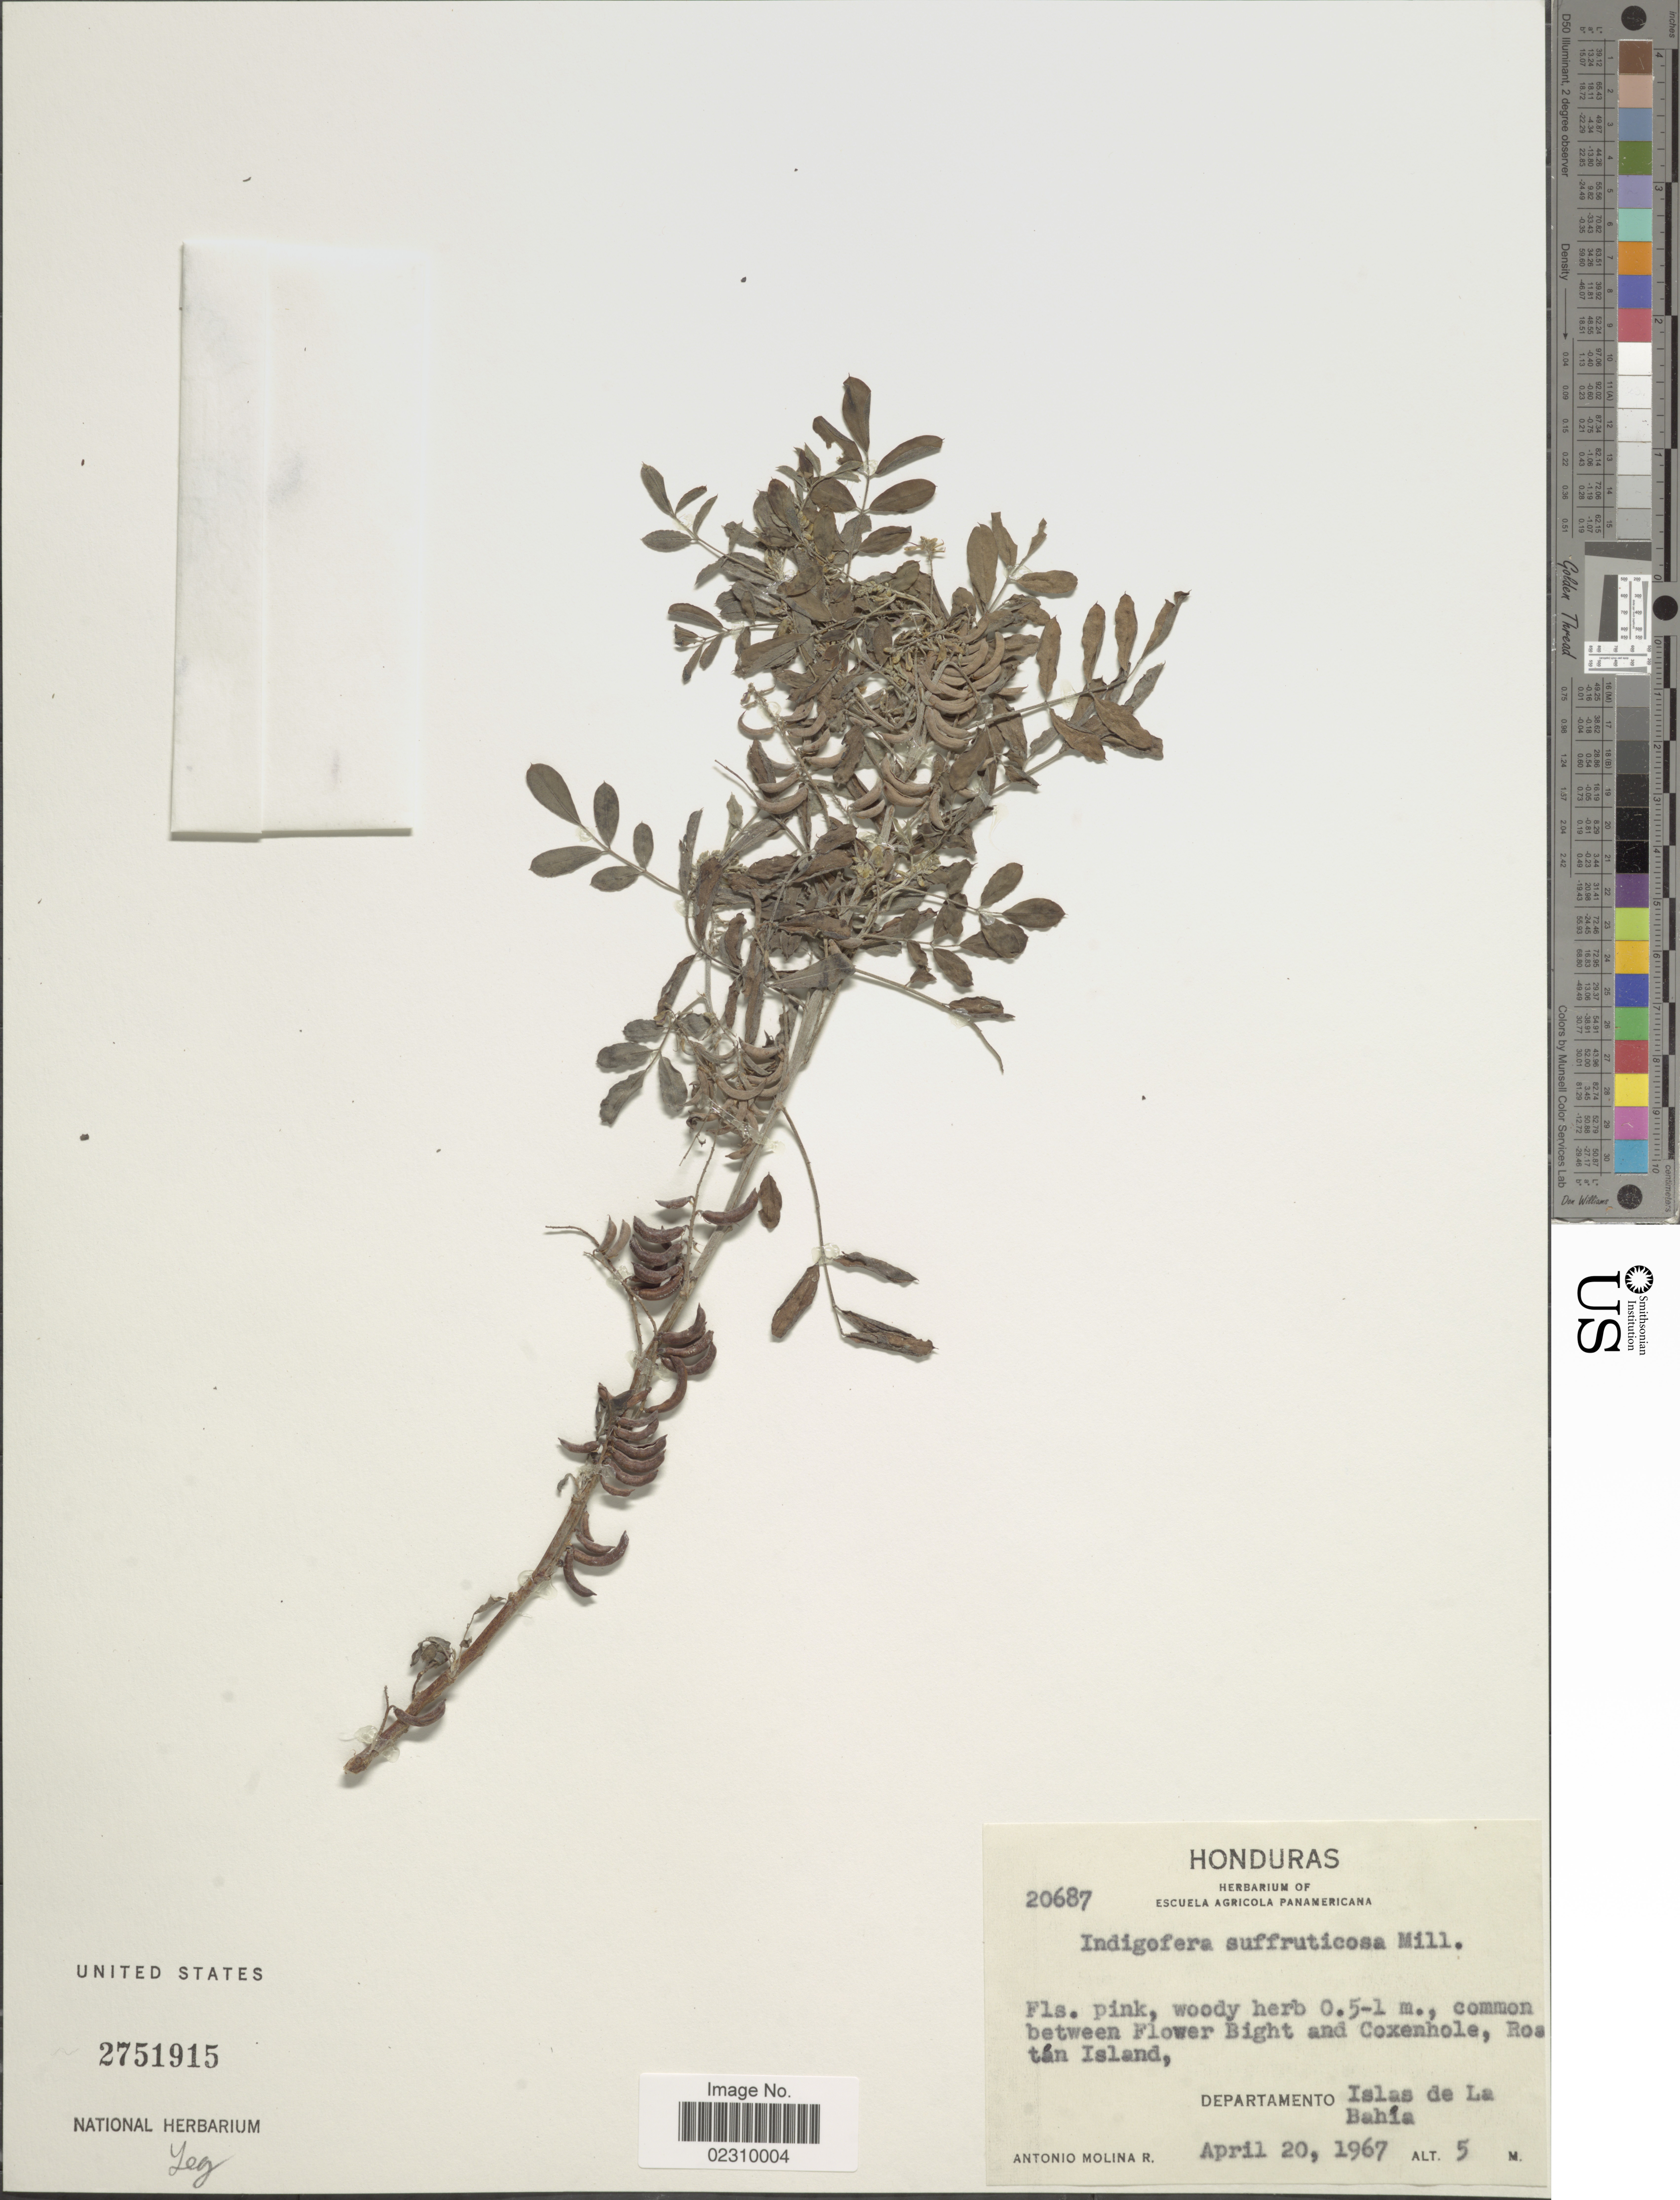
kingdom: Plantae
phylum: Tracheophyta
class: Magnoliopsida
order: Fabales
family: Fabaceae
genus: Indigofera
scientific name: Indigofera suffruticosa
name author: Mill.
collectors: A. Molina R.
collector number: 20687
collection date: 1967-04-20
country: Honduras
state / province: Islas de la Bahía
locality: Common between Flower Bight and Coxenhole, Roatan Island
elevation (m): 5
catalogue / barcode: US 2751915